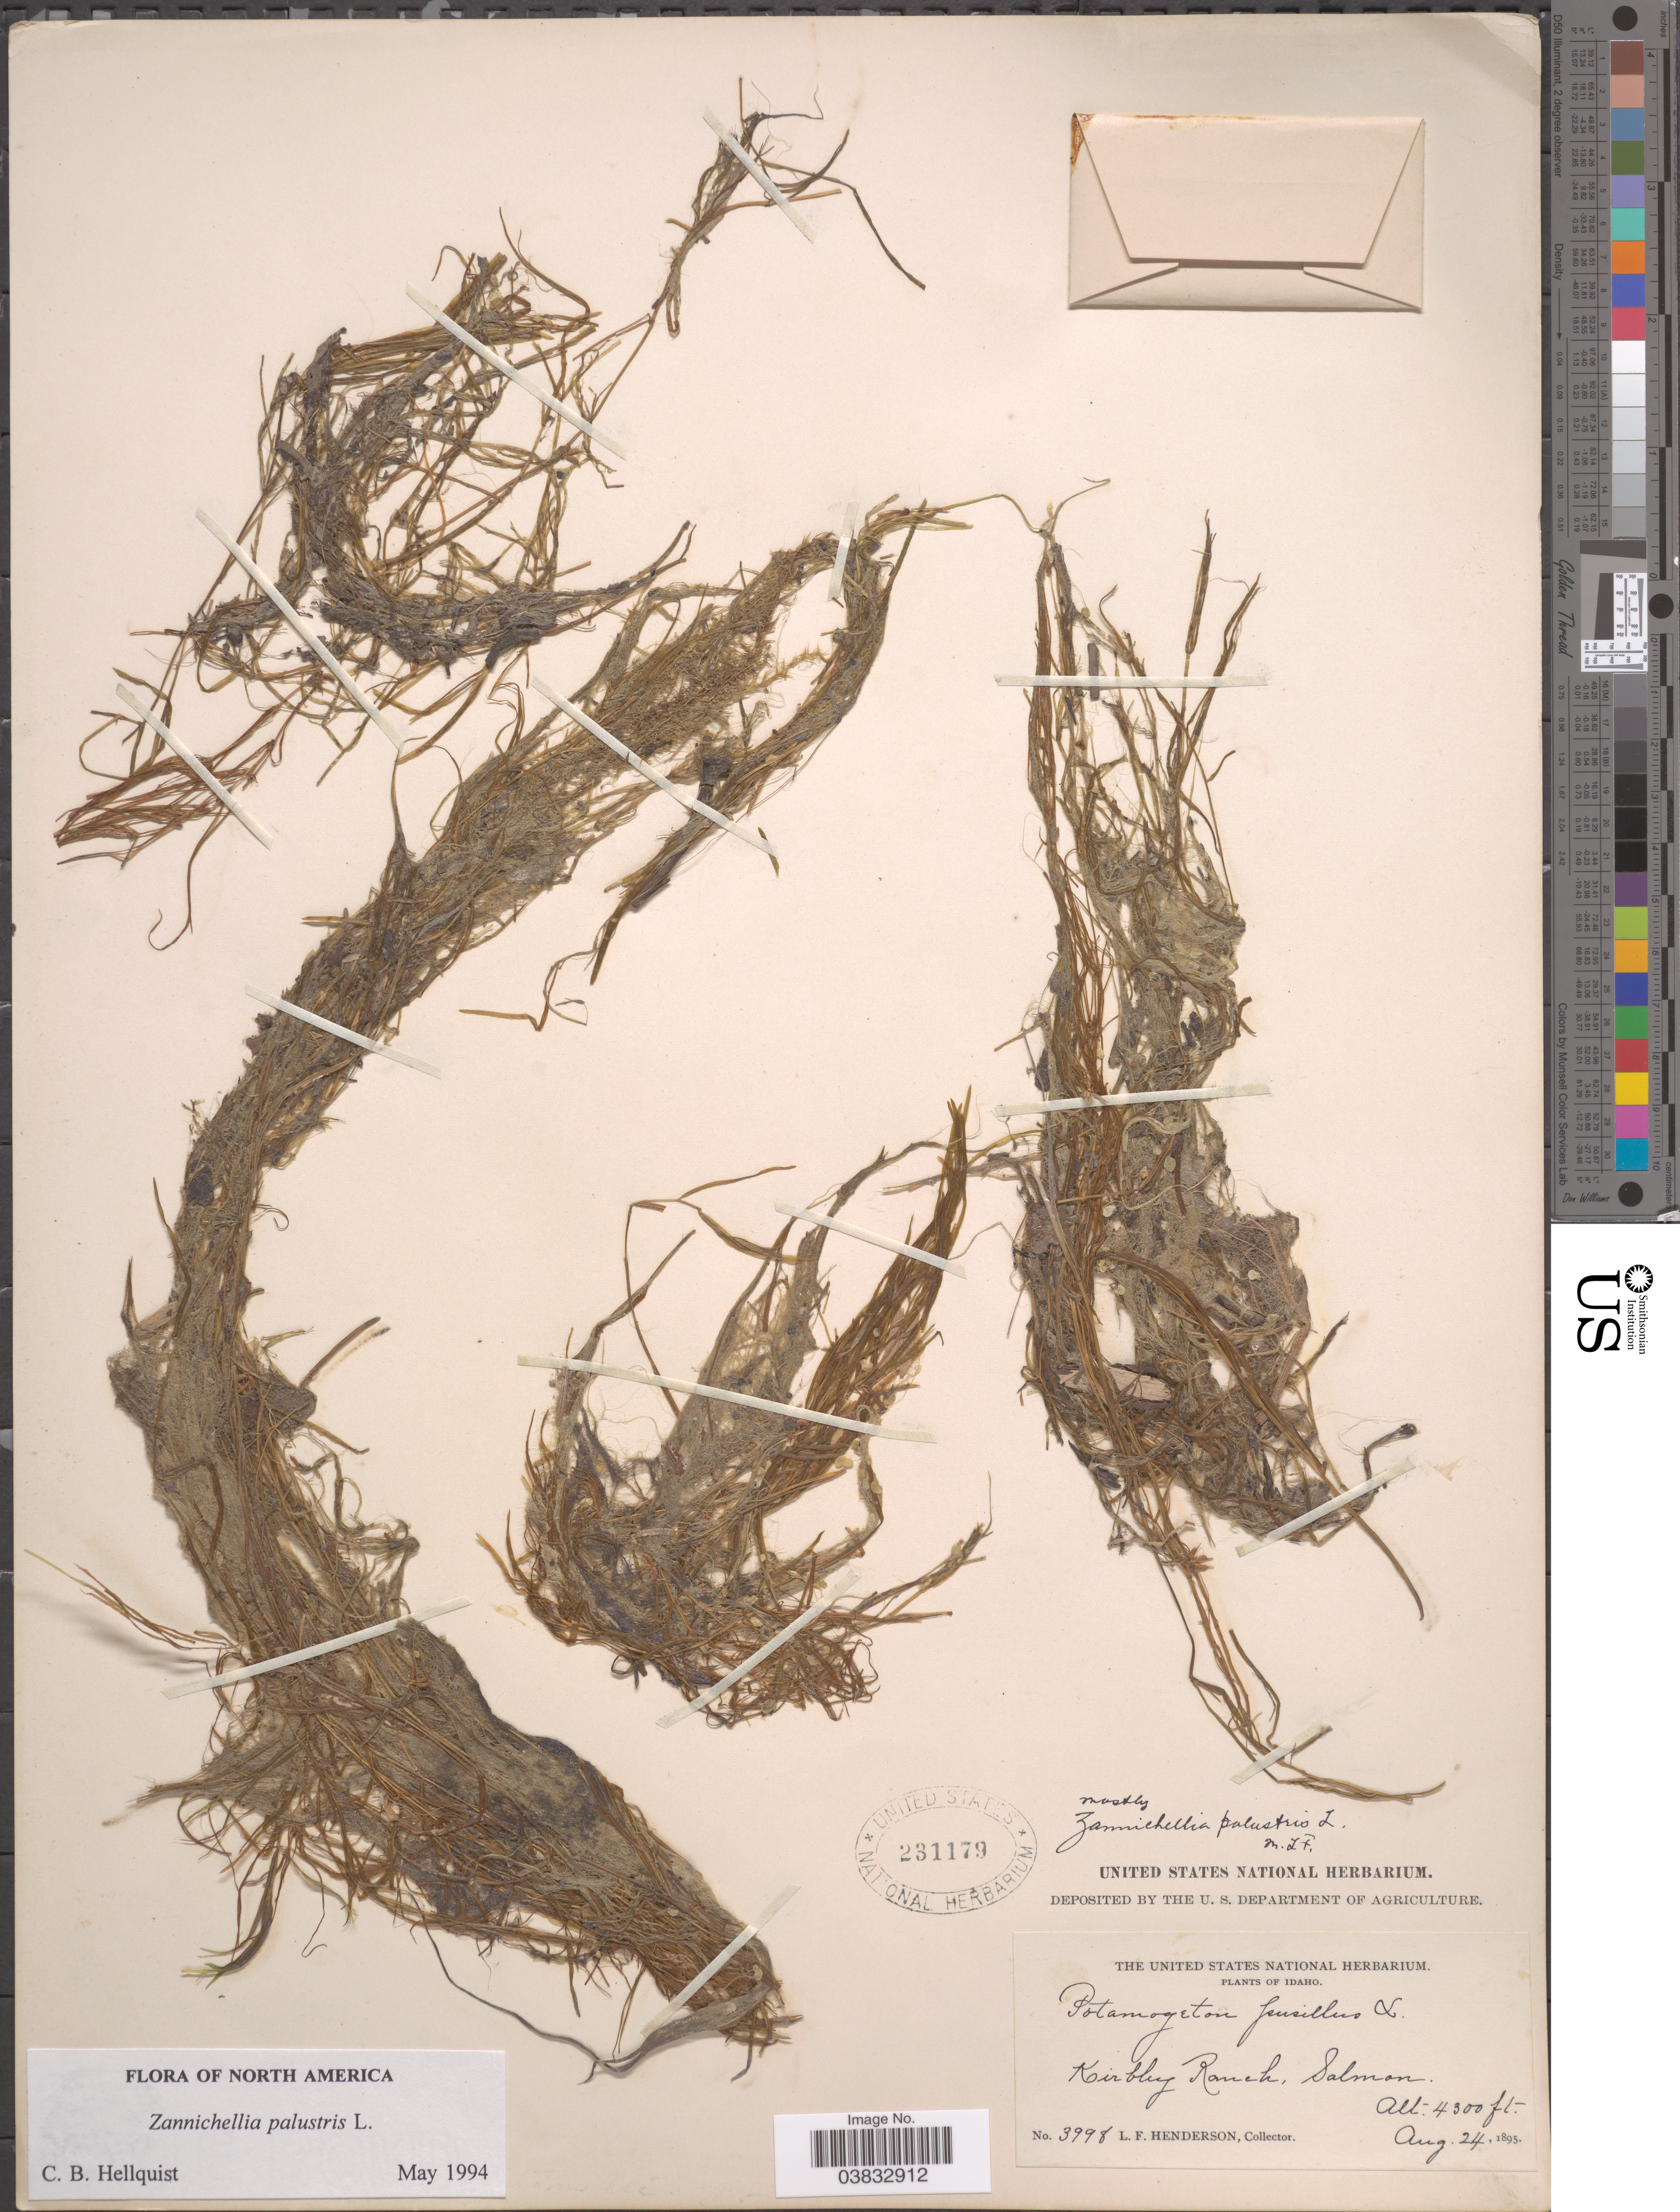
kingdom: Plantae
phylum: Tracheophyta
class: Liliopsida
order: Alismatales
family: Potamogetonaceae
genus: Zannichellia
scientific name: Zannichellia palustris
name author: L.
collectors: L. Henderson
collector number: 3998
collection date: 1895-08-24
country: United States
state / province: Idaho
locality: Kirbley Ranch, Salmon.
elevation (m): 1311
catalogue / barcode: US 231179